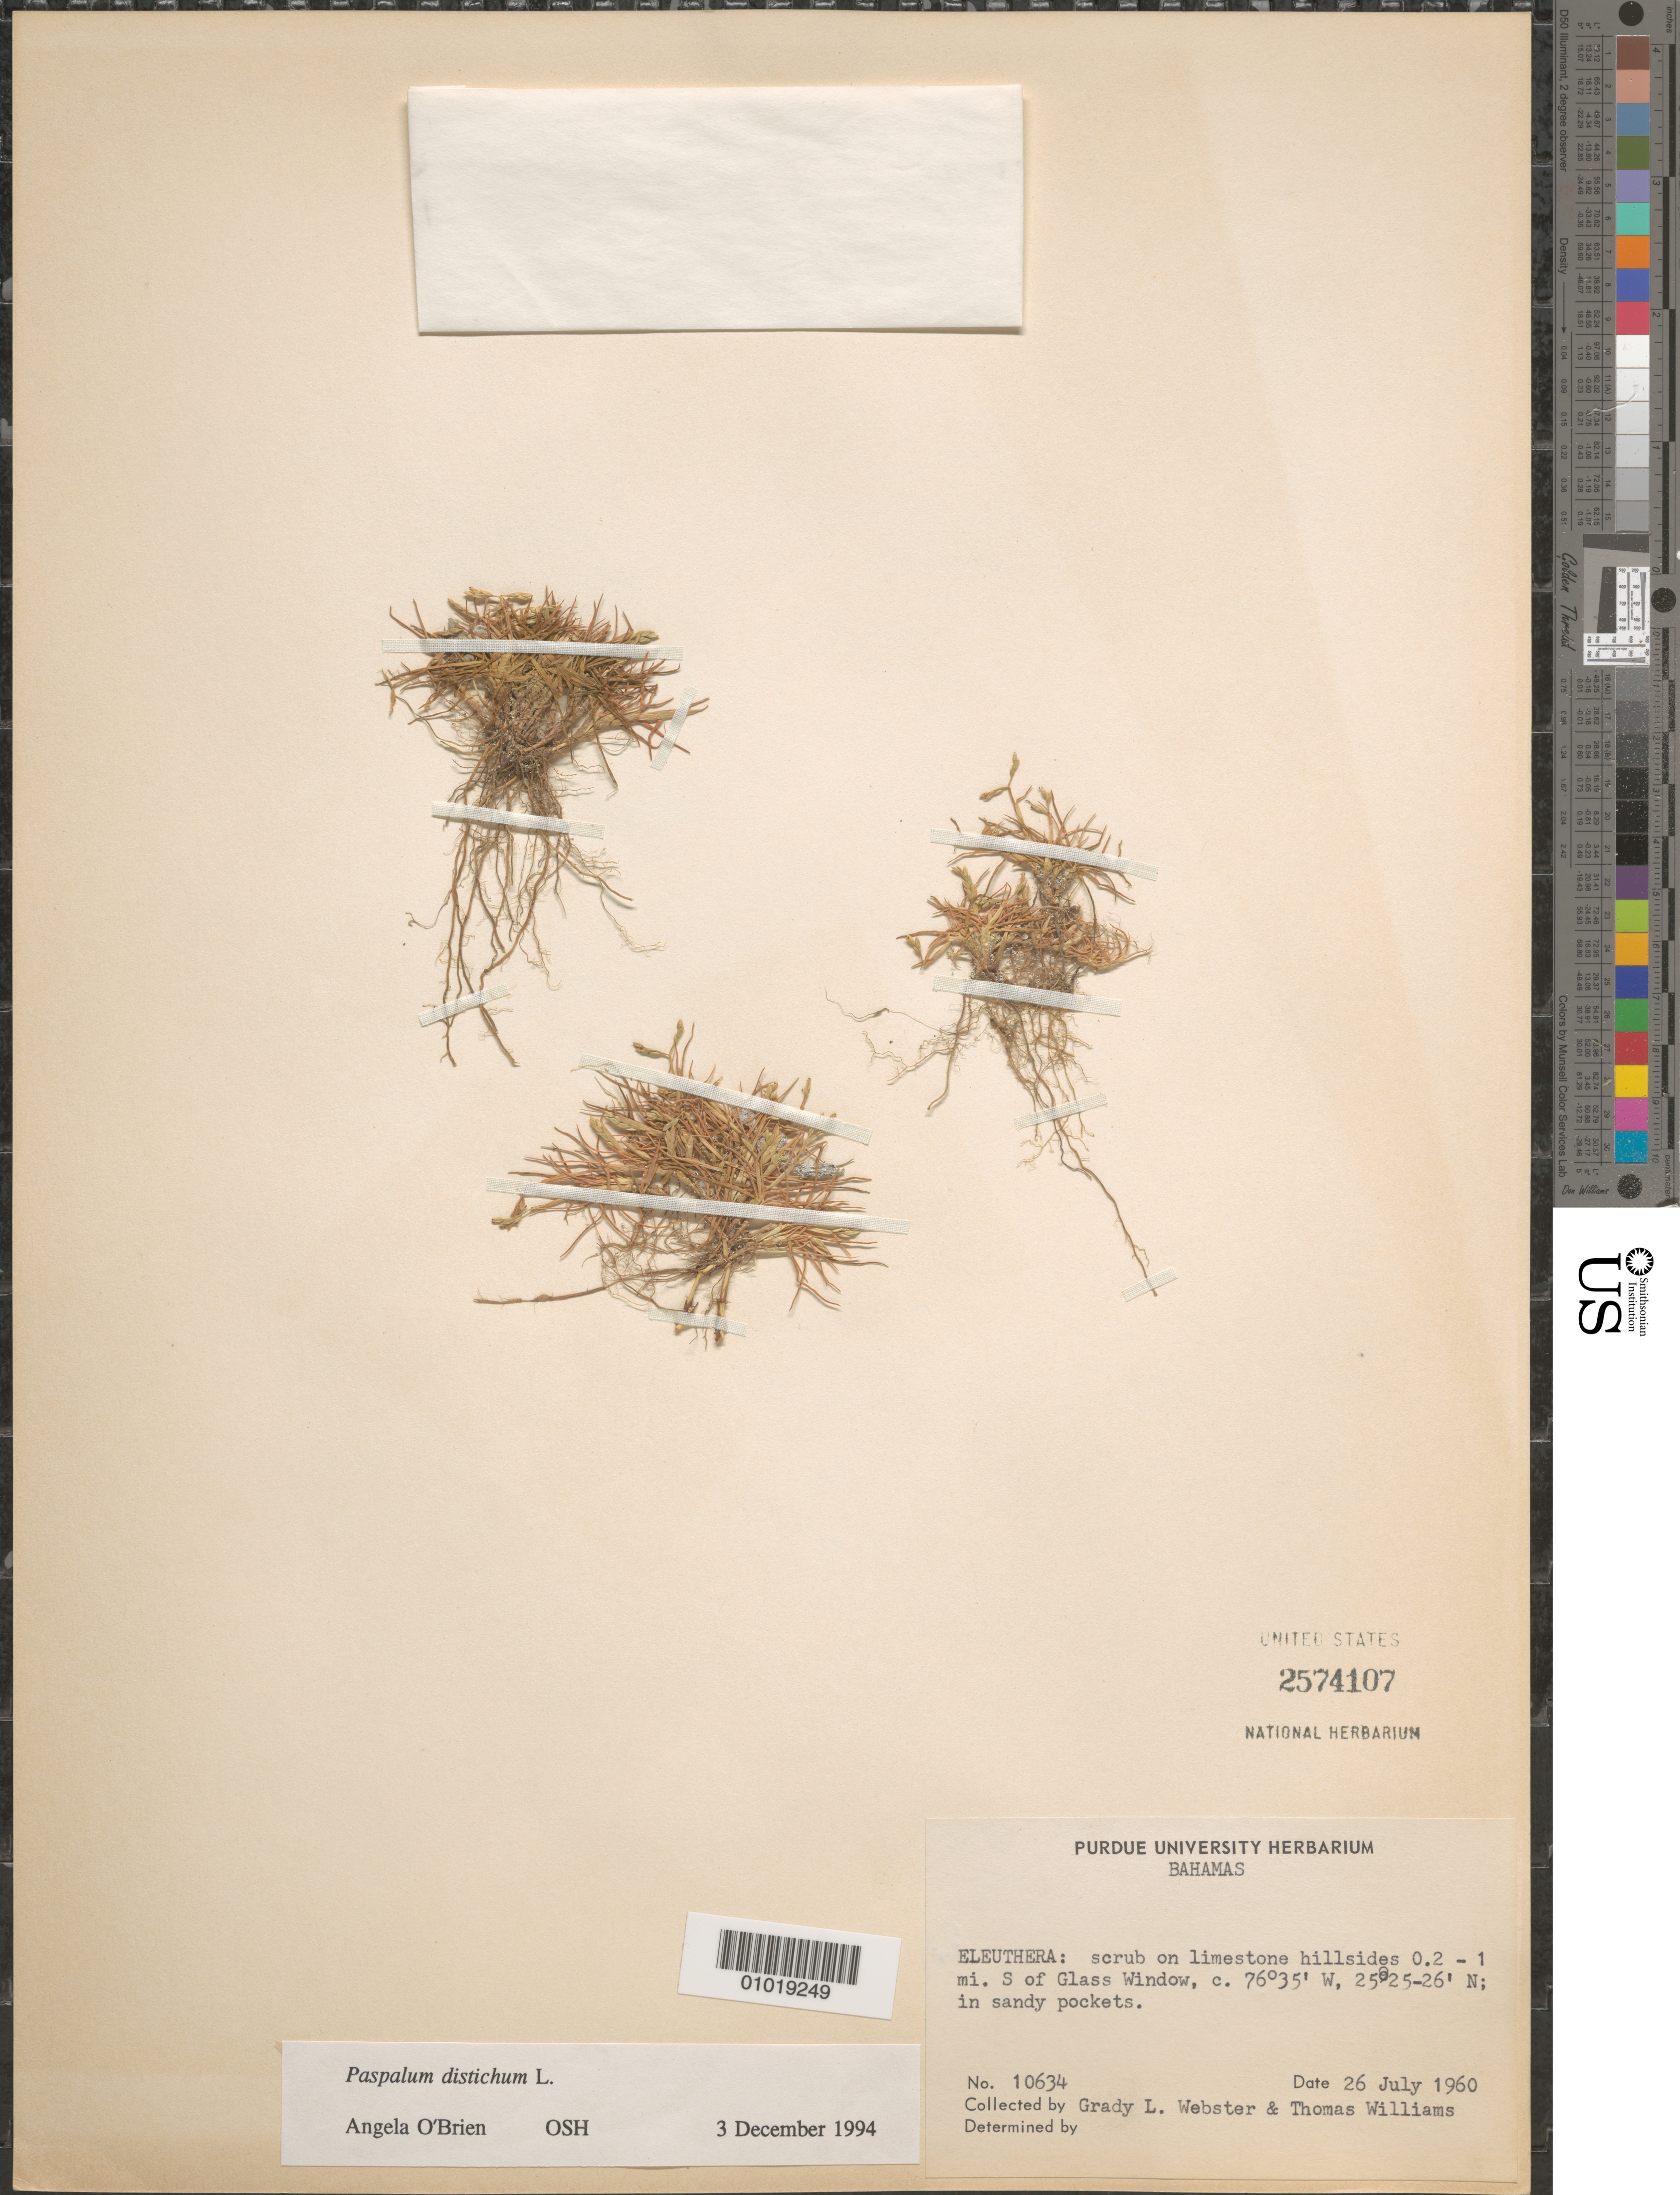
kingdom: Plantae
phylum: Tracheophyta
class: Liliopsida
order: Poales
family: Poaceae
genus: Paspalum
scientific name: Paspalum distichum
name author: L.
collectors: G. L. Webster & T. Williams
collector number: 10634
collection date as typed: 26 Jul 1960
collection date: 1960-07-26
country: Bahamas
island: Harbour I.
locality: Eleuthera: 0.2-1 mi. S of Glass Window,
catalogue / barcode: US 2574107